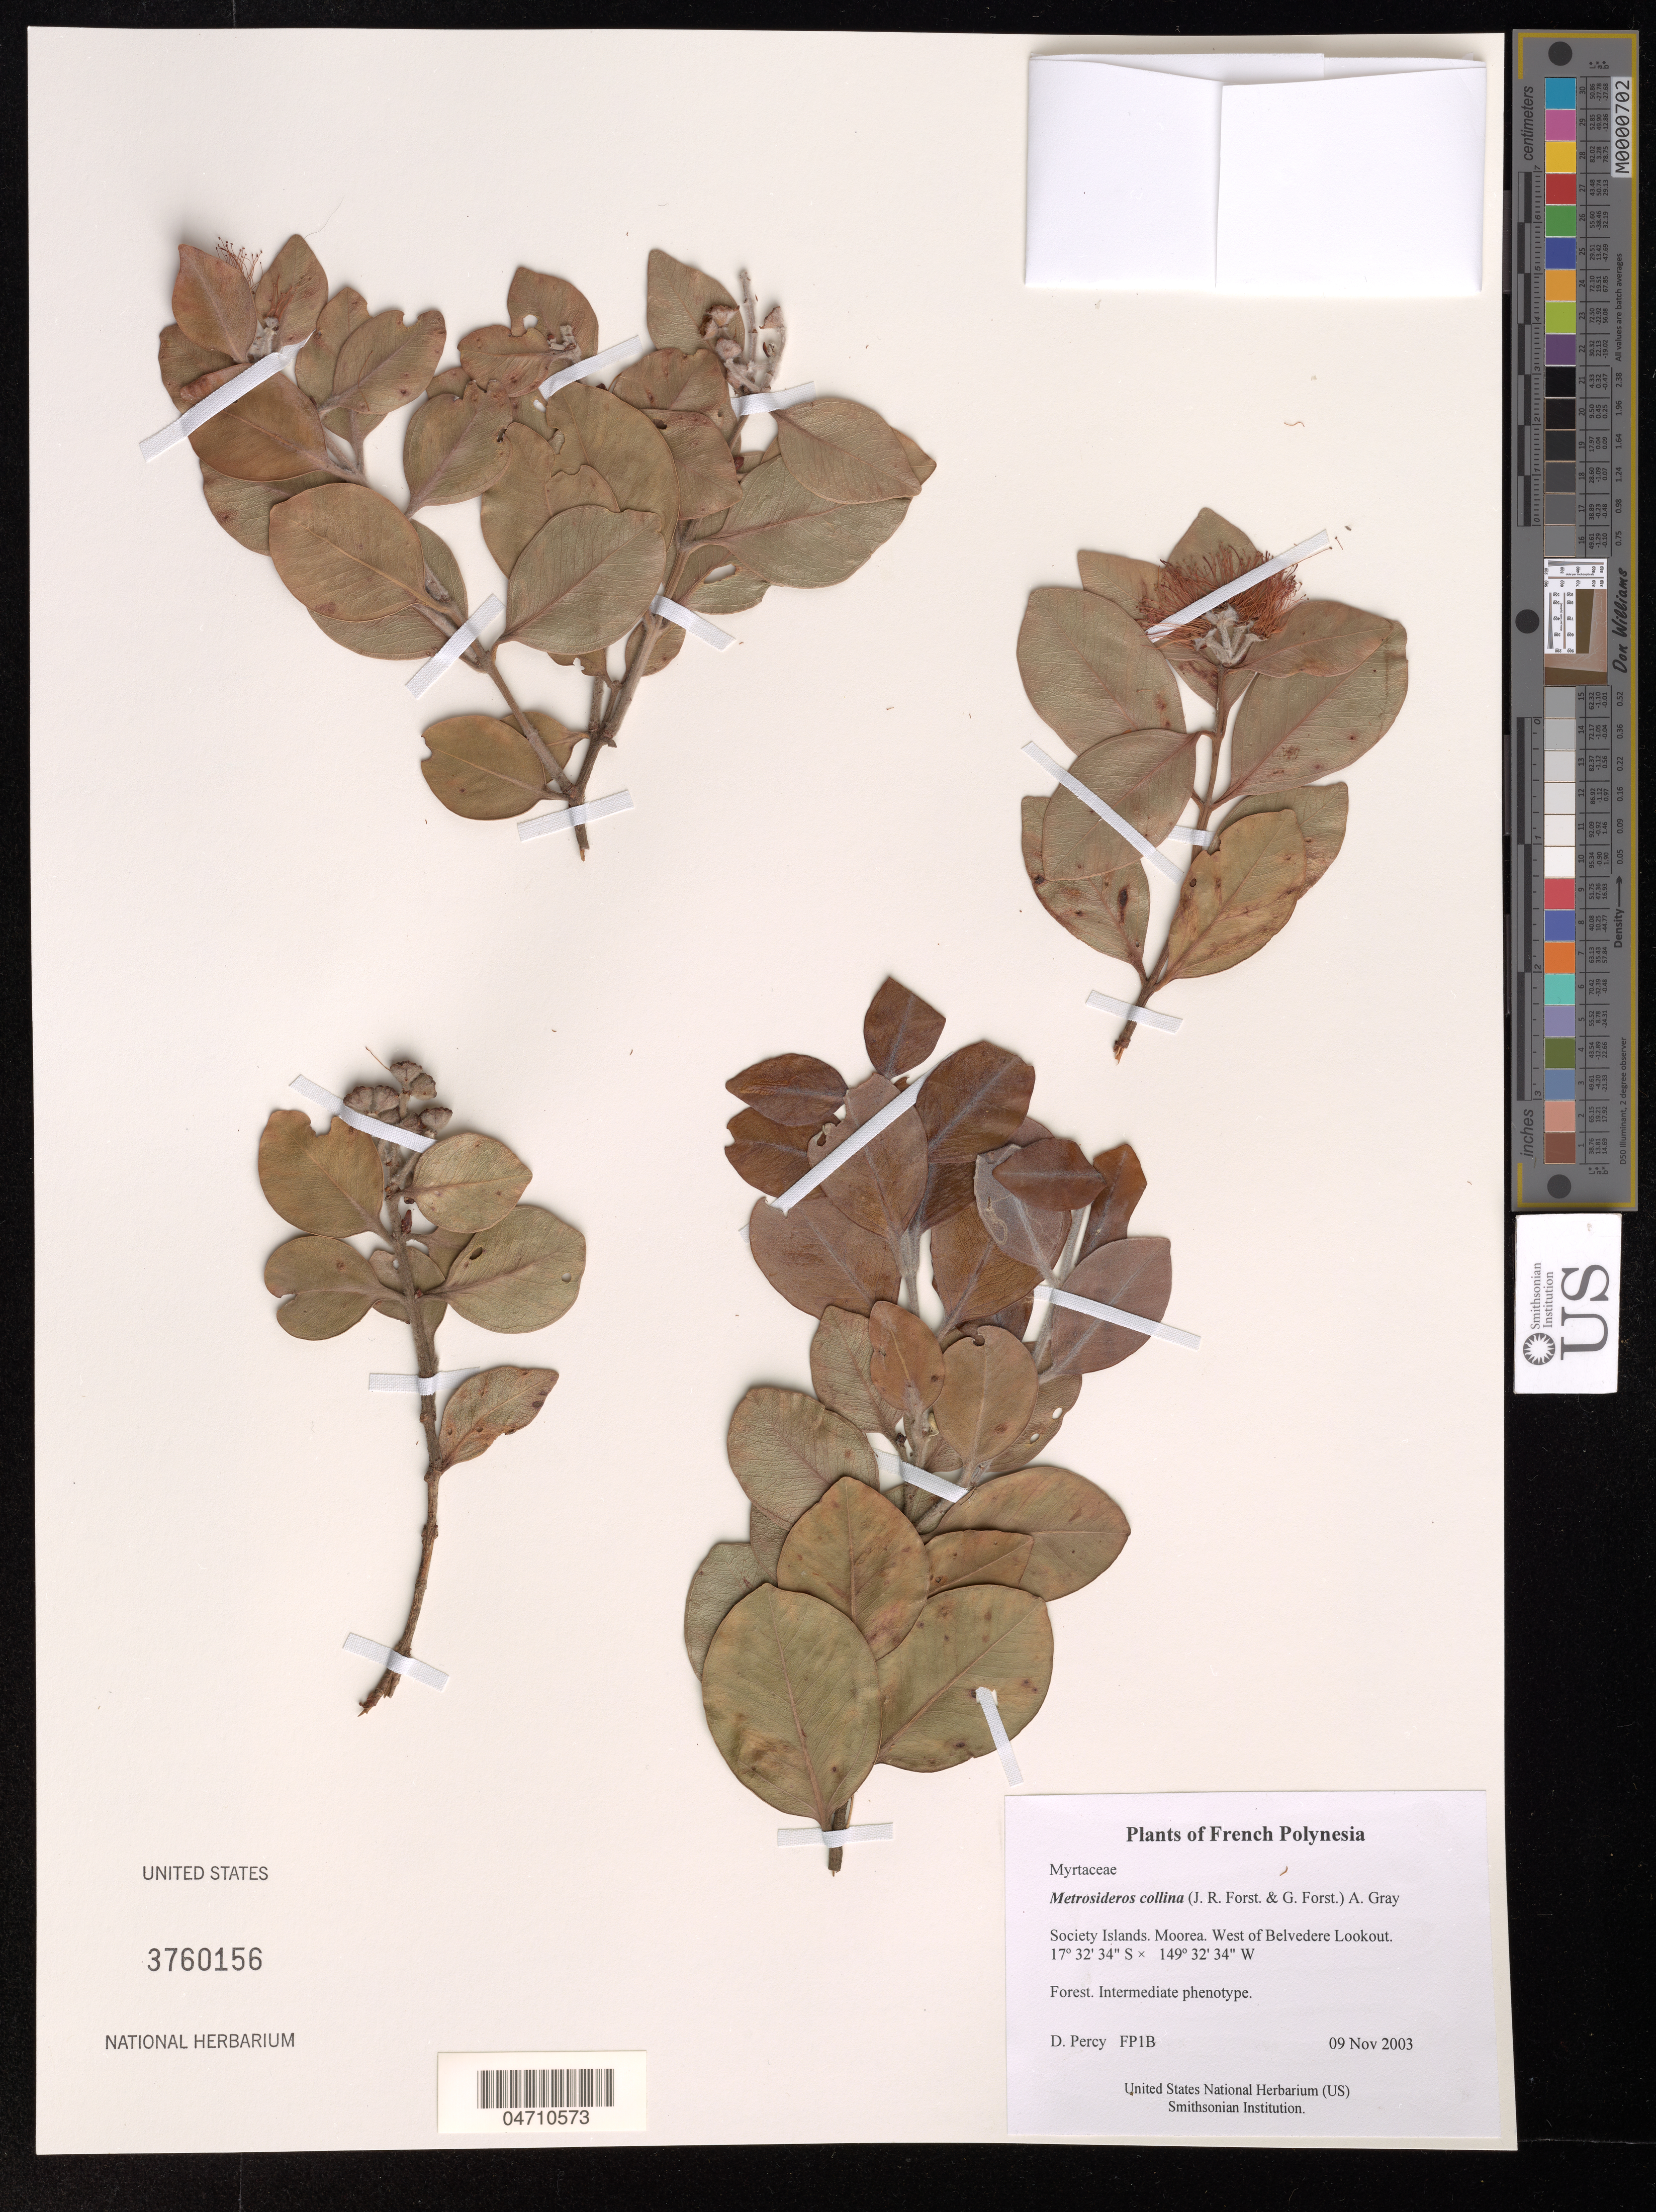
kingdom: Plantae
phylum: Tracheophyta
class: Magnoliopsida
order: Myrtales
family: Myrtaceae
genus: Metrosideros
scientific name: Metrosideros collina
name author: (J.R. Forst. & G. Forst.) A. Gray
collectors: D. Percy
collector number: FP1B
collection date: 2003-11-09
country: French Polynesia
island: Moorea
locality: West of Belvedere Lookout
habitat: Forest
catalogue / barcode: US 3760156